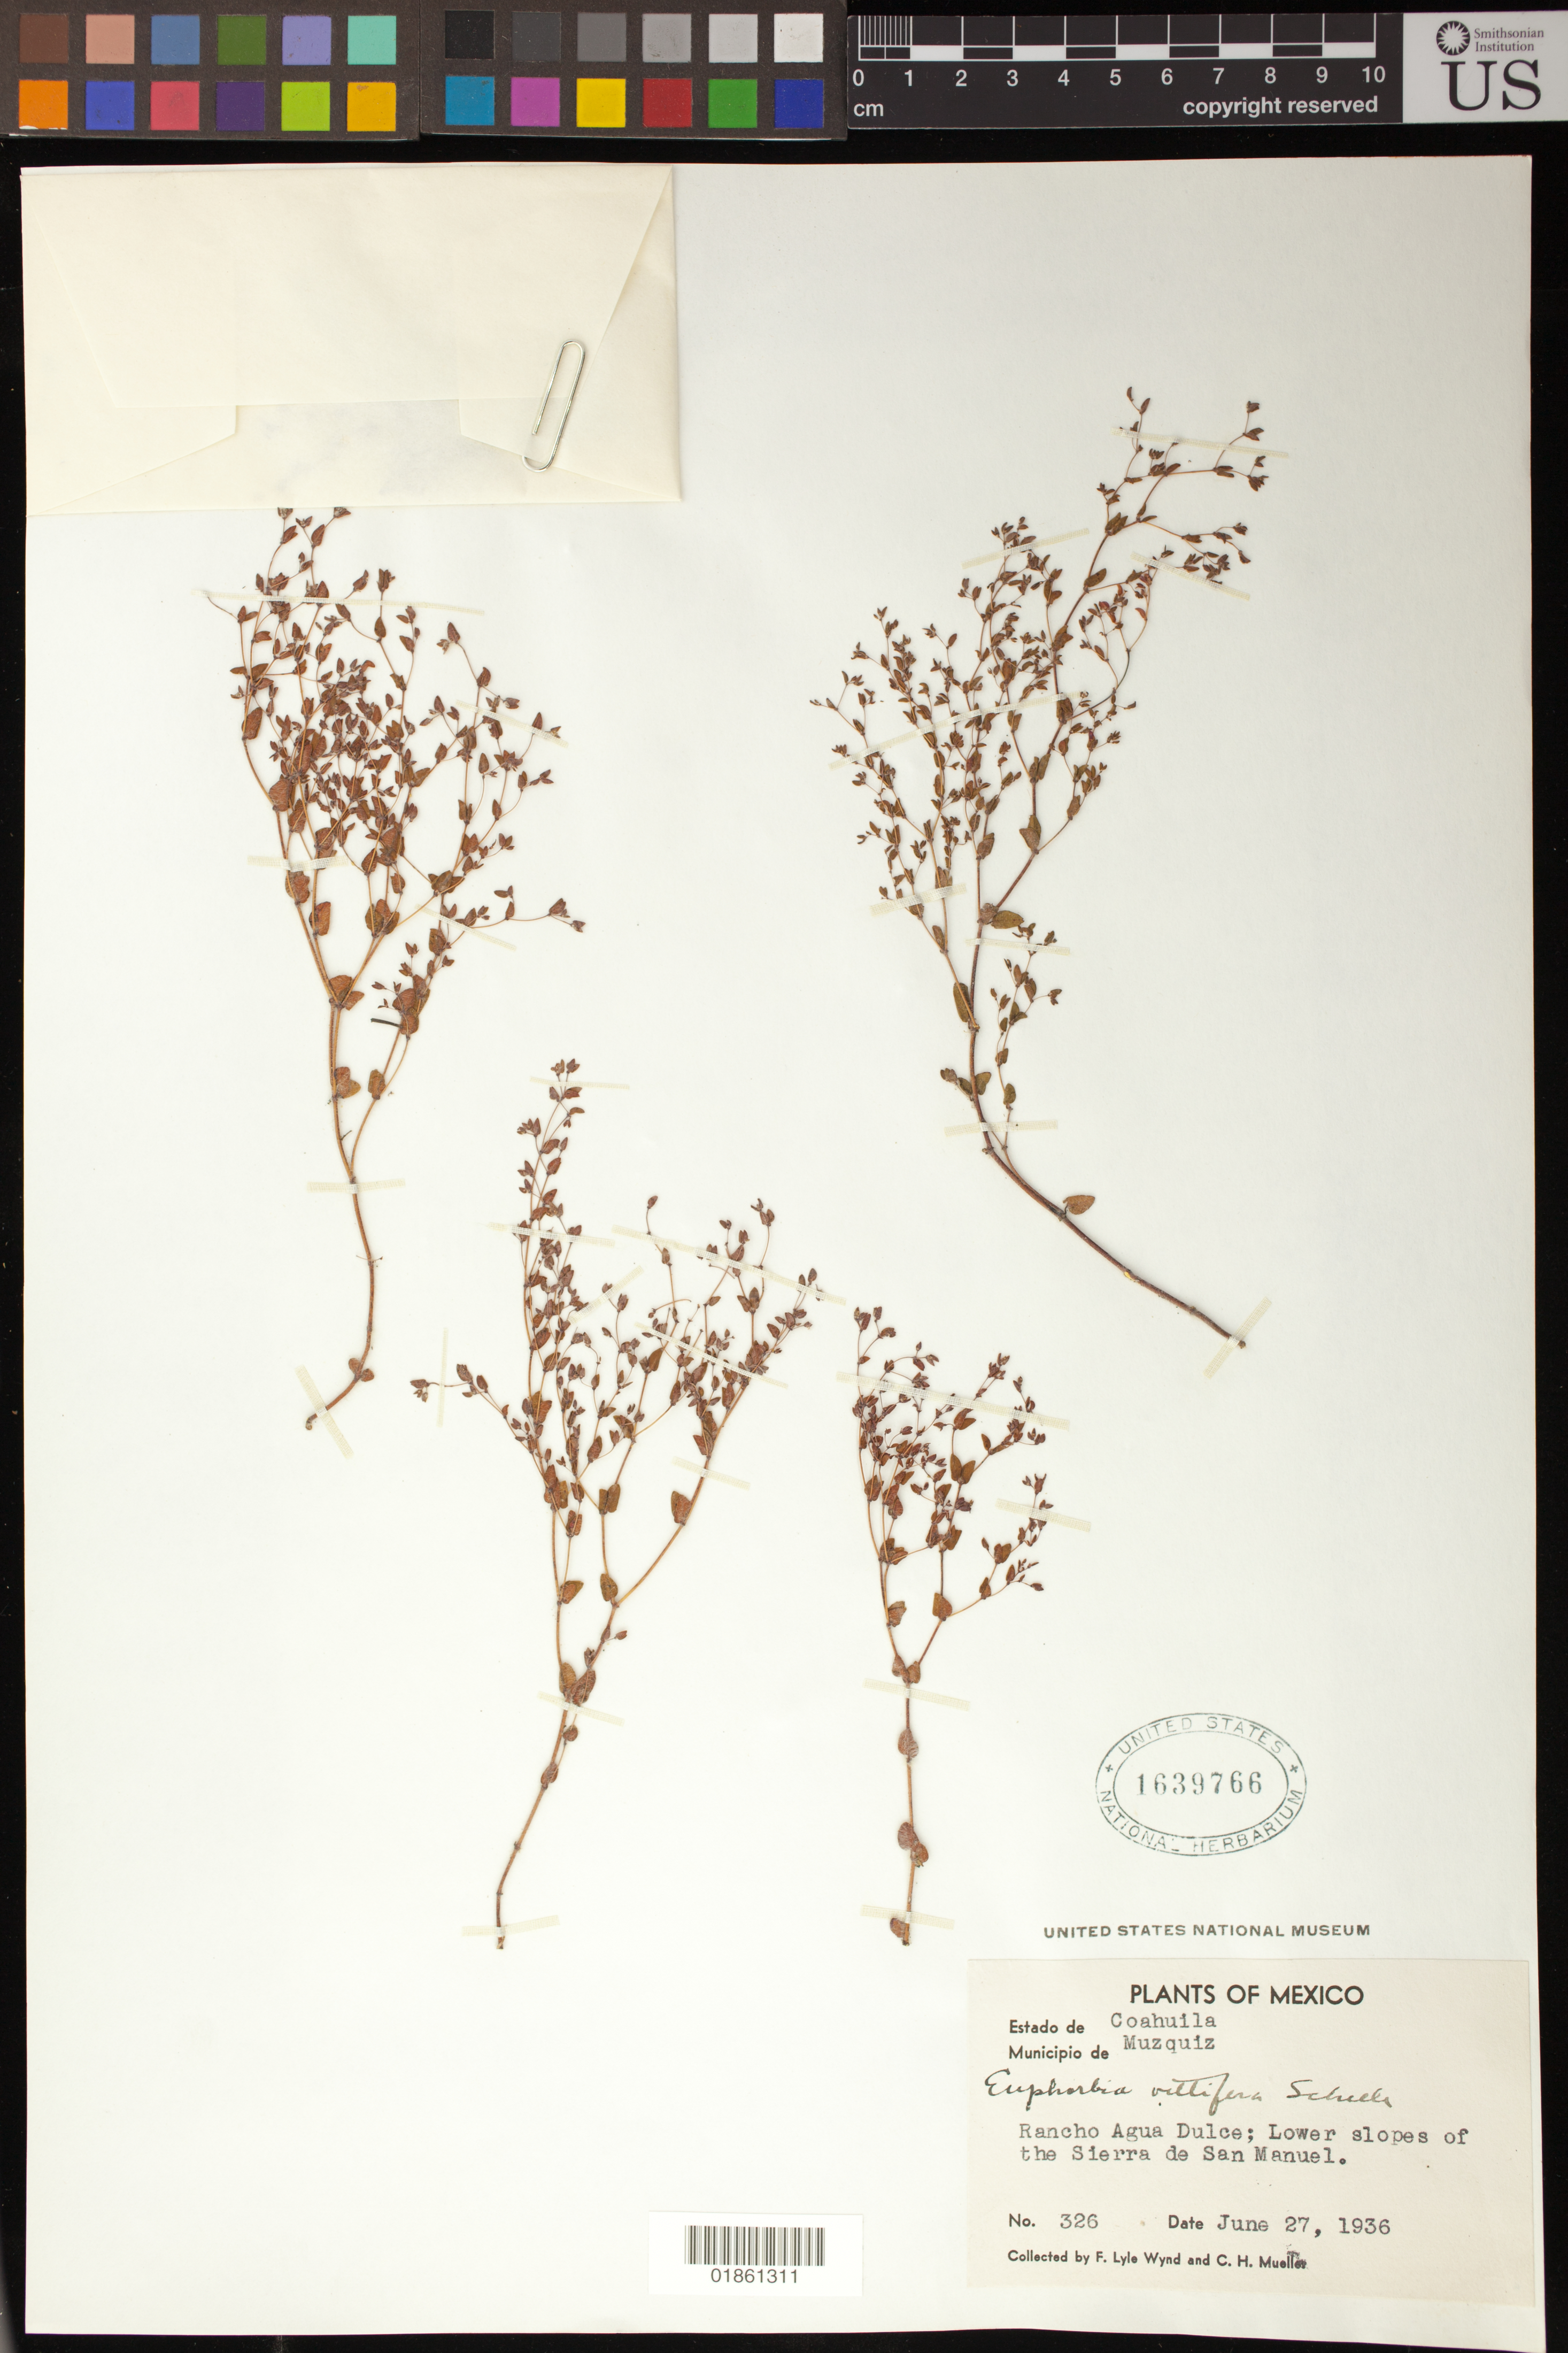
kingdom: Plantae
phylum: Tracheophyta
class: Magnoliopsida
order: Malpighiales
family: Euphorbiaceae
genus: Euphorbia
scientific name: Euphorbia villifera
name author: Scheele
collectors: F. L. Wynd & C. H. Mueller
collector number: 326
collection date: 1936-06-27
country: Mexico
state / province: Coahuila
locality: Municipio de Muzquiz; Rancho Agua Dulce; lower slopes of the Sierra de San Manuel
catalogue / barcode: US 1639766